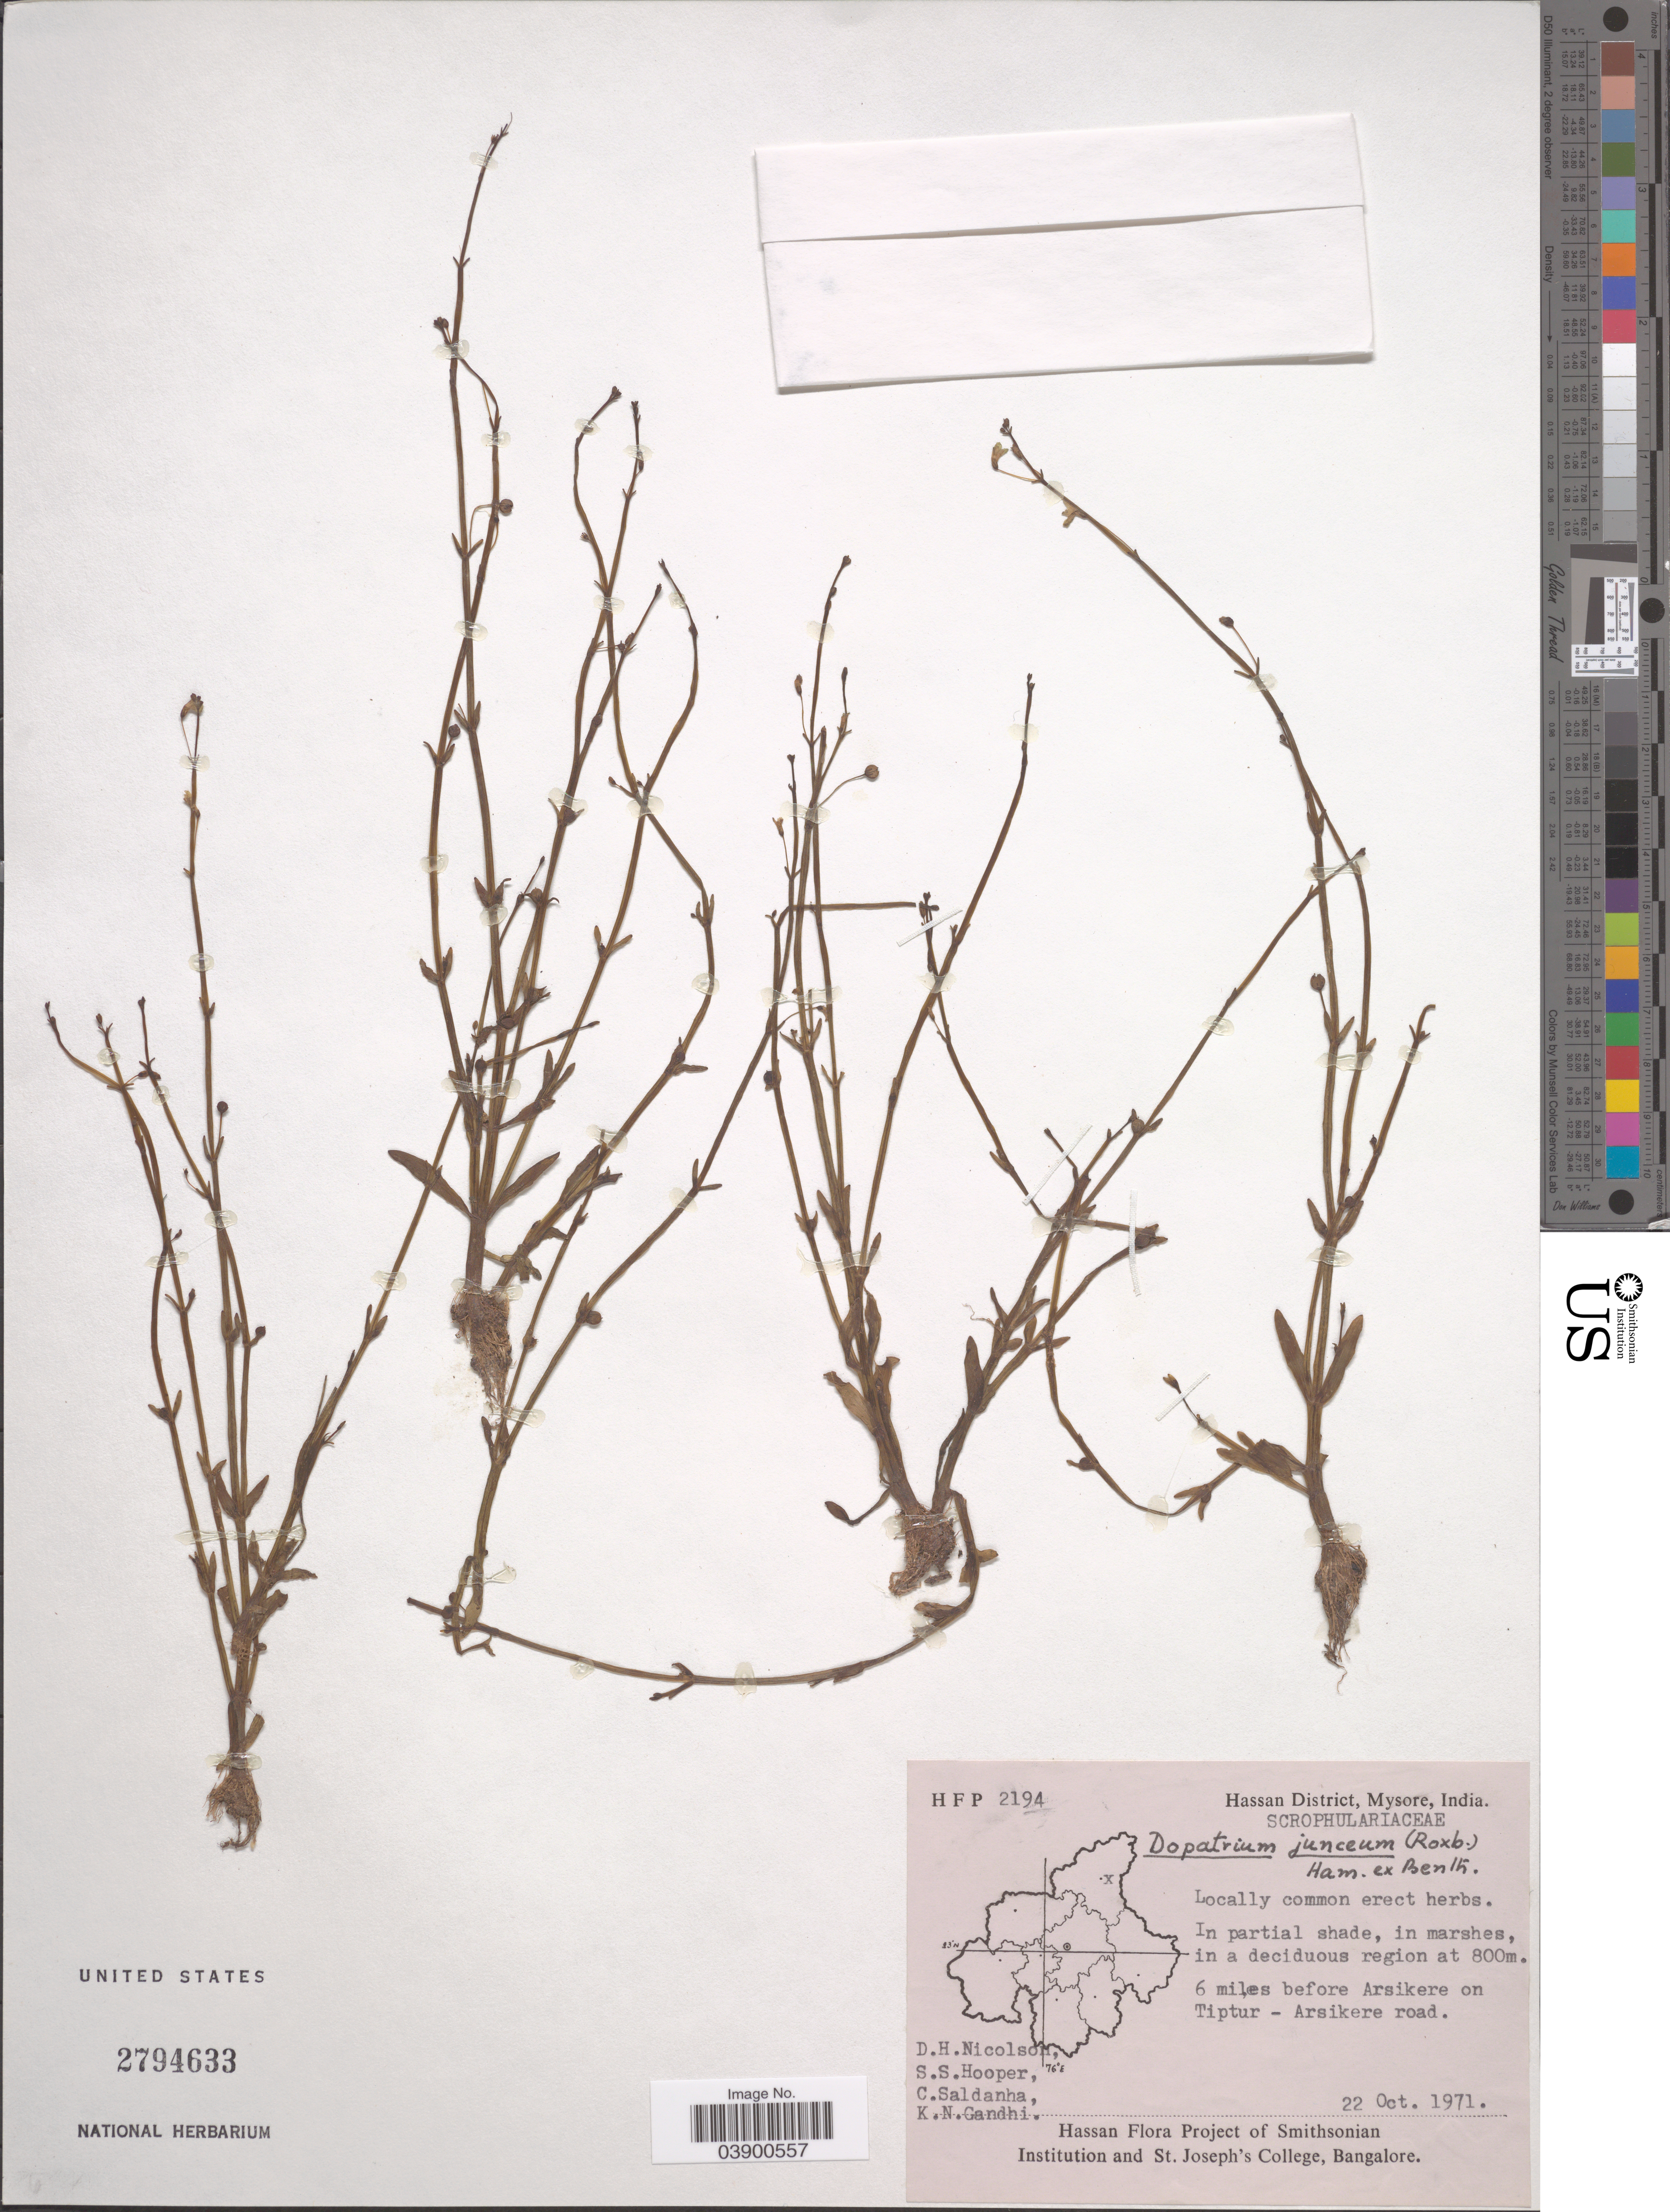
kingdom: Plantae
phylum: Tracheophyta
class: Magnoliopsida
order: Lamiales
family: Plantaginaceae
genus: Dopatrium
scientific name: Dopatrium junceum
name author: (Roxb.) Buch.-Ham. ex Benth.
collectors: D. H. Nicolson, S. S. Hooper, C. Saldanha & K. N. Gandhi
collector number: HFP2194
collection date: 1971-10-22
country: India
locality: Hassan District, Mysore. 6 miles before Arsikere on Tiptur - Arsikere road.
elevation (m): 800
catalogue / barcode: US 2794633